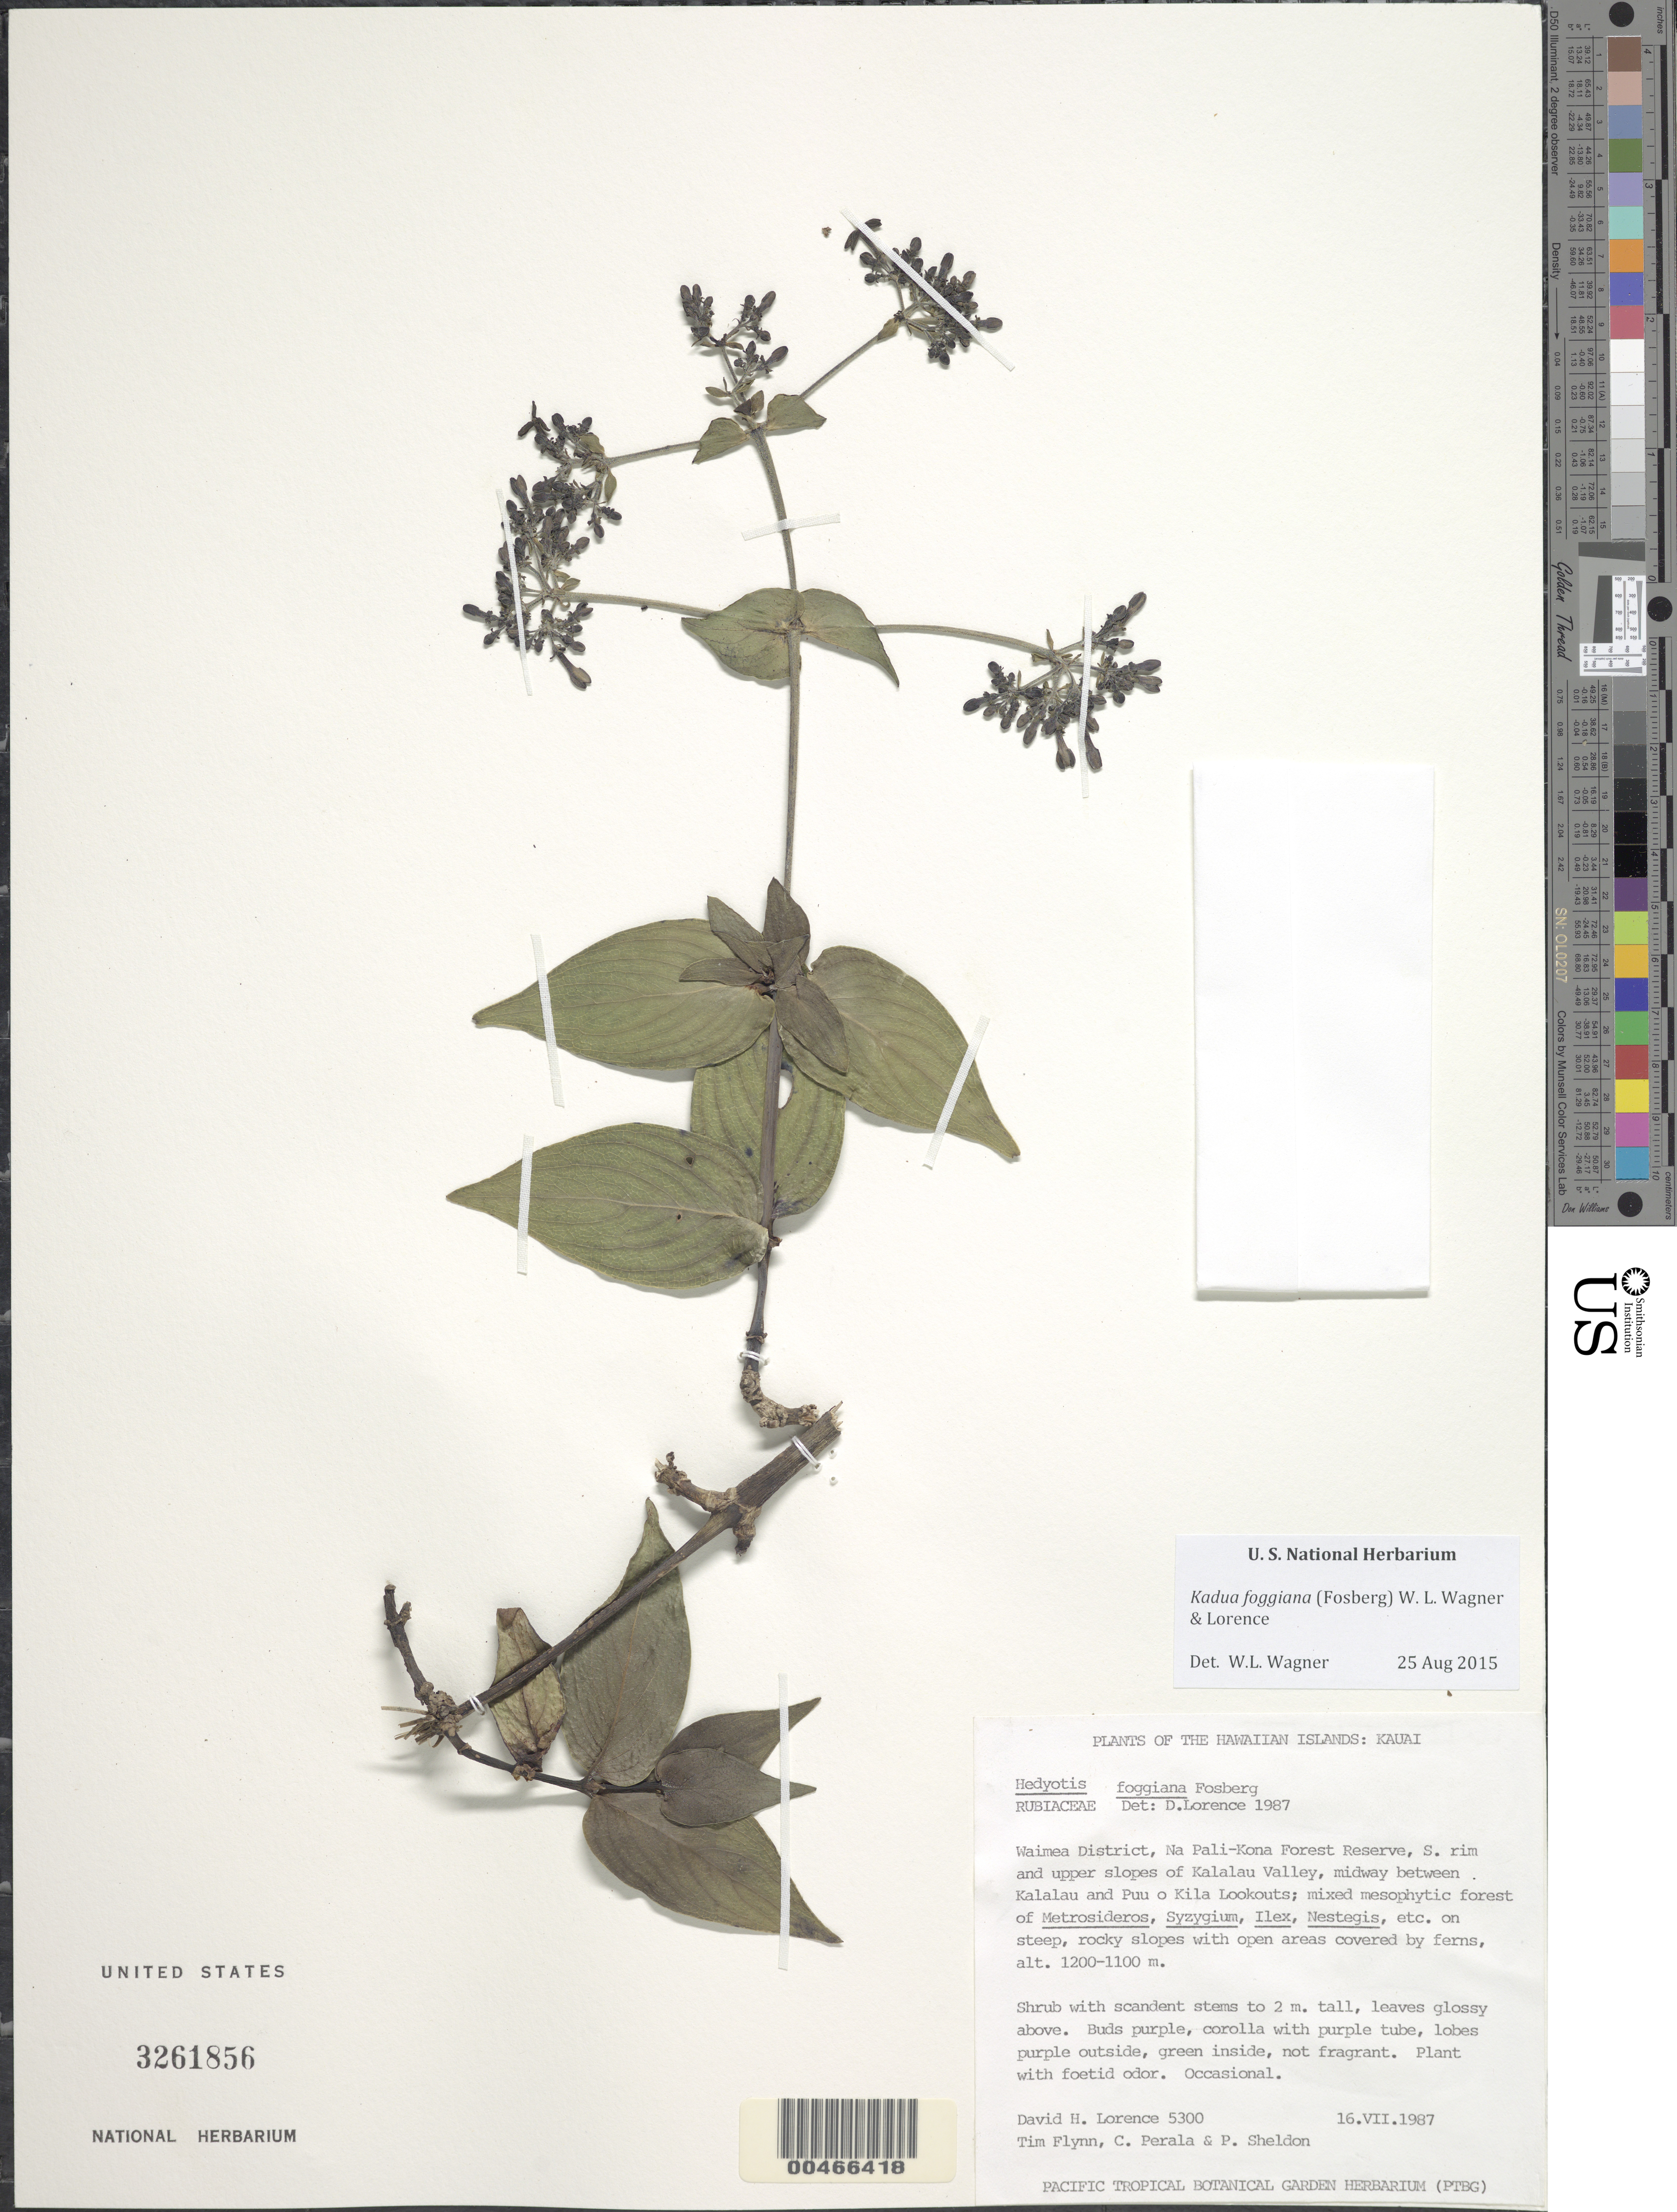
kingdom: Plantae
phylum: Tracheophyta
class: Magnoliopsida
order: Gentianales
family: Rubiaceae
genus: Kadua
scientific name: Kadua foggiana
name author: (Fosberg) W.L. Wagner & Lorence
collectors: D. Lorence, T. W. Flynn, C. Perala & P. Sheldon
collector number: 5300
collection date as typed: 16 Jul 1987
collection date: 1987-07-16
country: United States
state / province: Hawaii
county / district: Kauai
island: Kaua'i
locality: Waimea Dist., Na Pali-Kona Forest Reserve, S rim and upper slopes of Kalalau Valley, midway bet. Kalalau and Puu o Kila Lookouts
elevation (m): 1200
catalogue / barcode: US 3261856